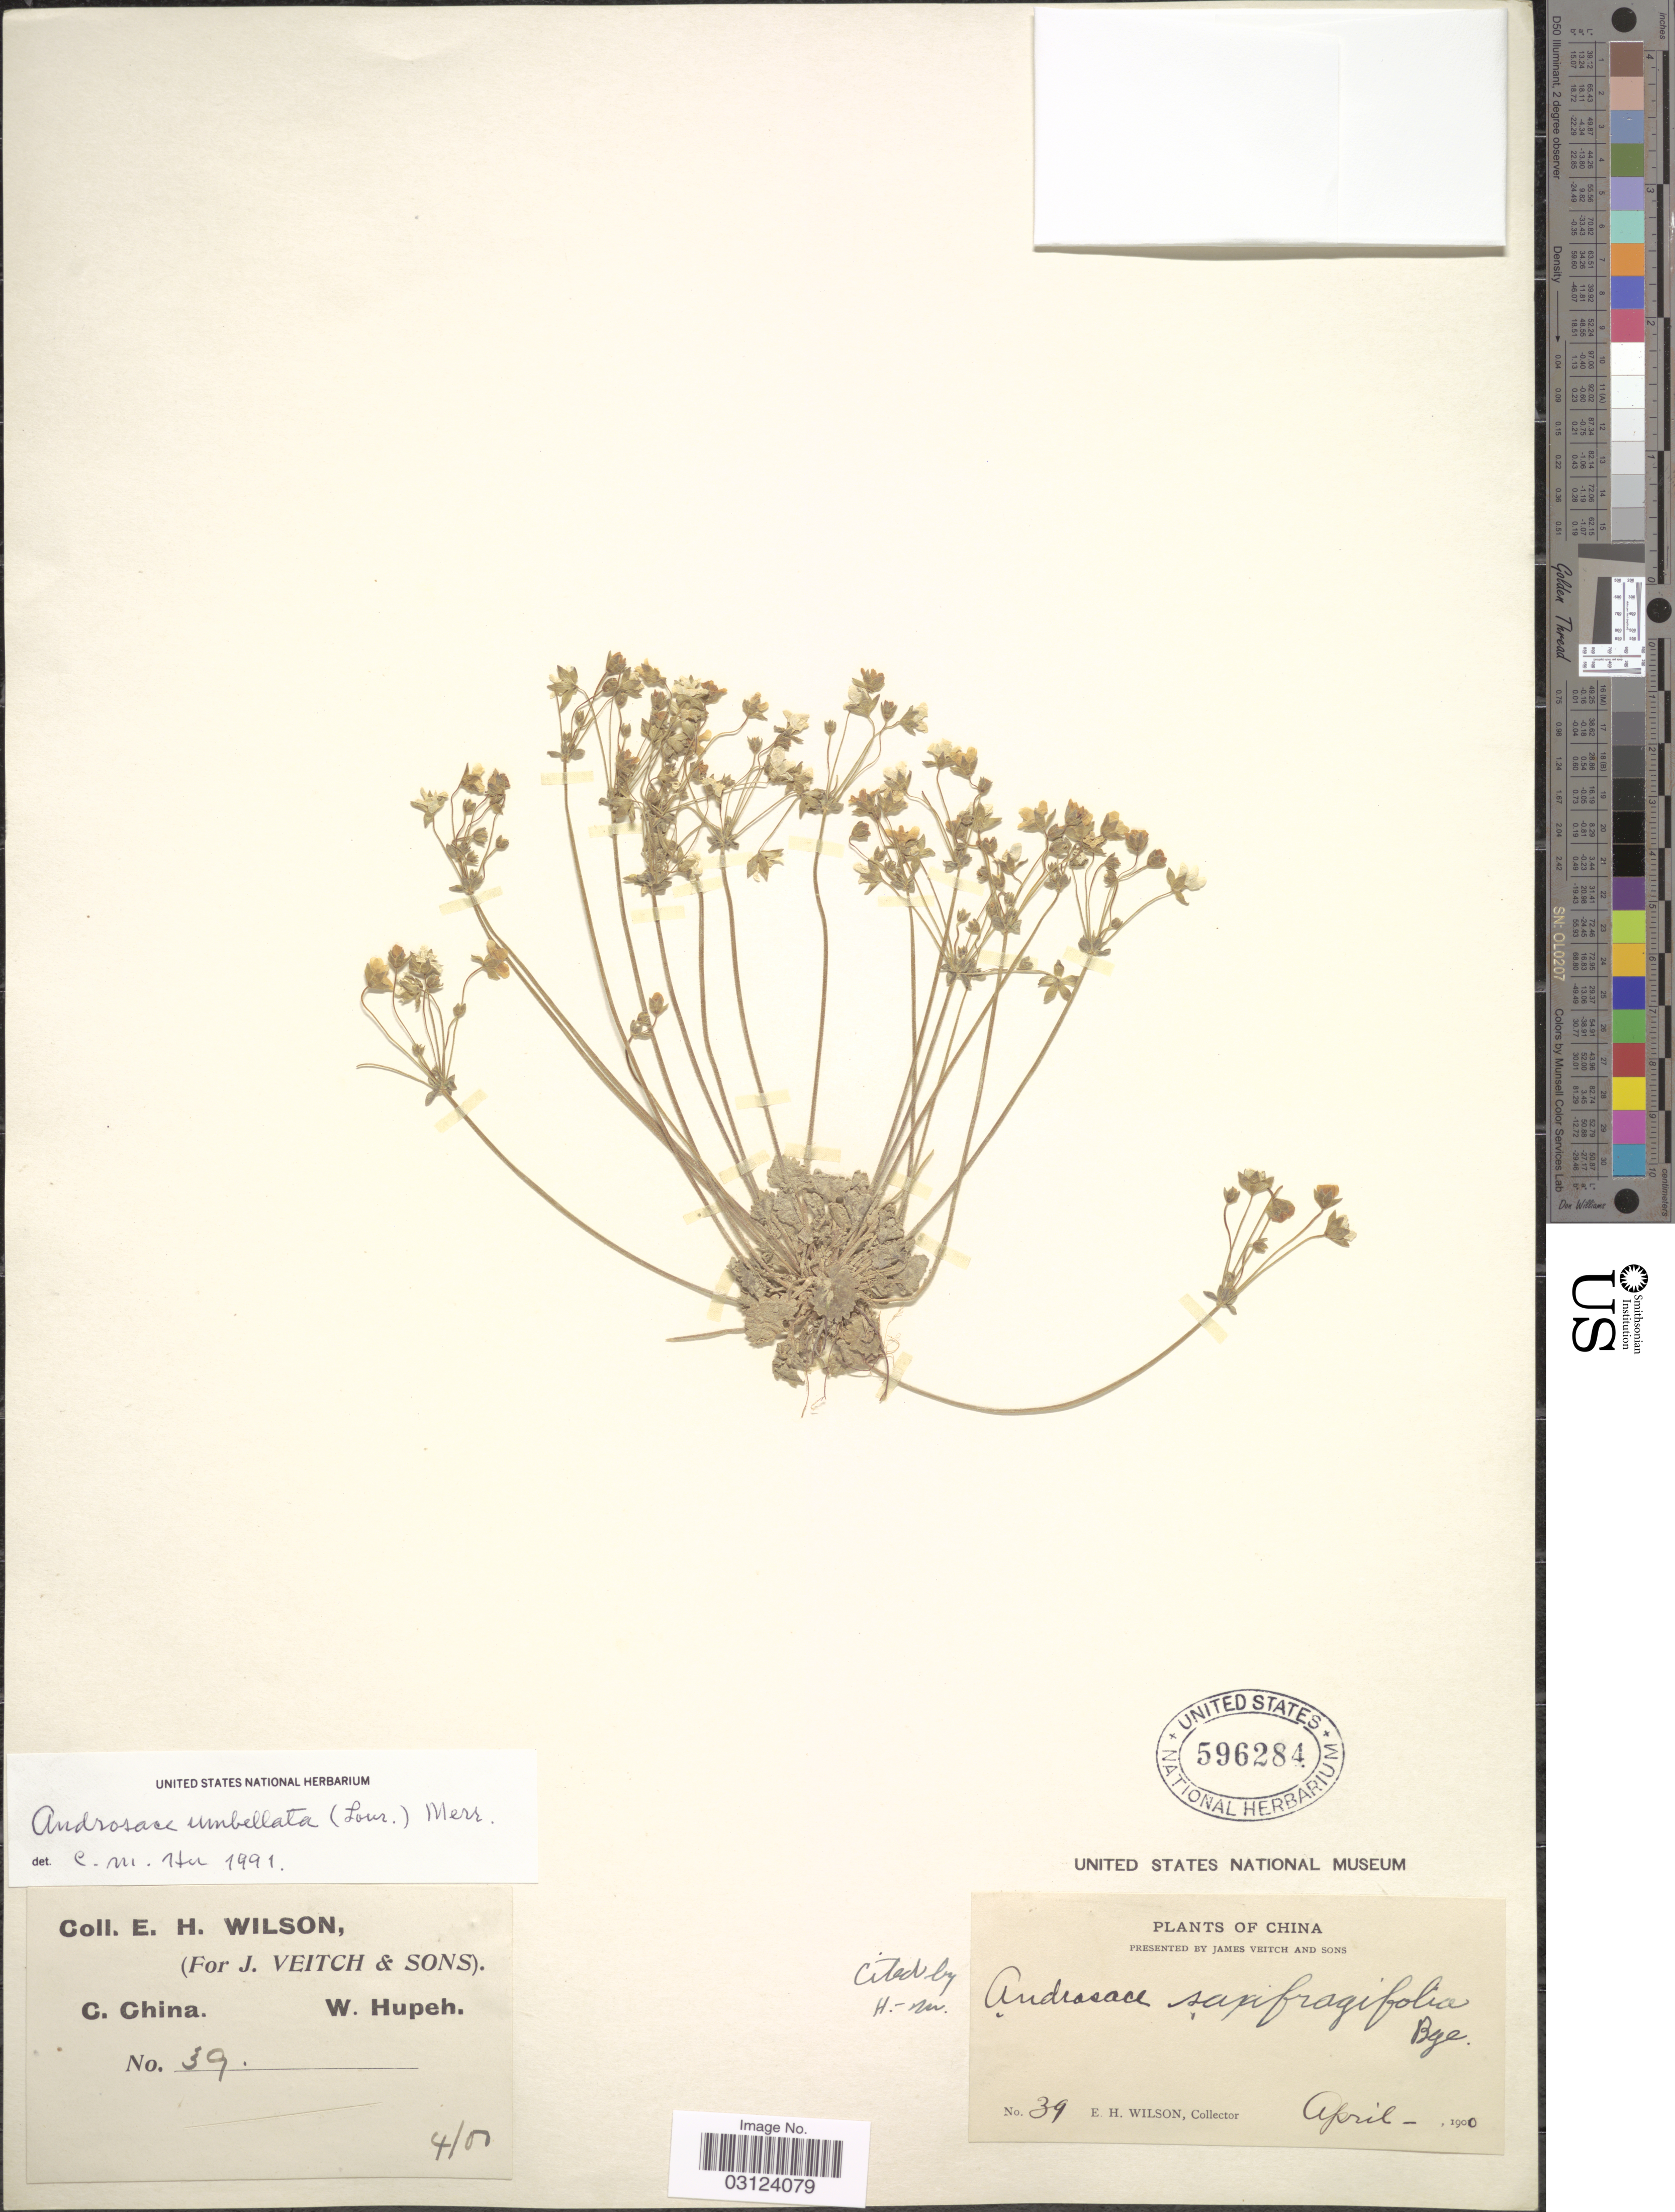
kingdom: Plantae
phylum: Tracheophyta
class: Magnoliopsida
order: Ericales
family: Primulaceae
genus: Androsace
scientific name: Androsace saxifragifolia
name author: Bunge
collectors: E. Wilson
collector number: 39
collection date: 1900-04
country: China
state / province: Hubei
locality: C. China, W. Hupeh.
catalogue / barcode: US 596284